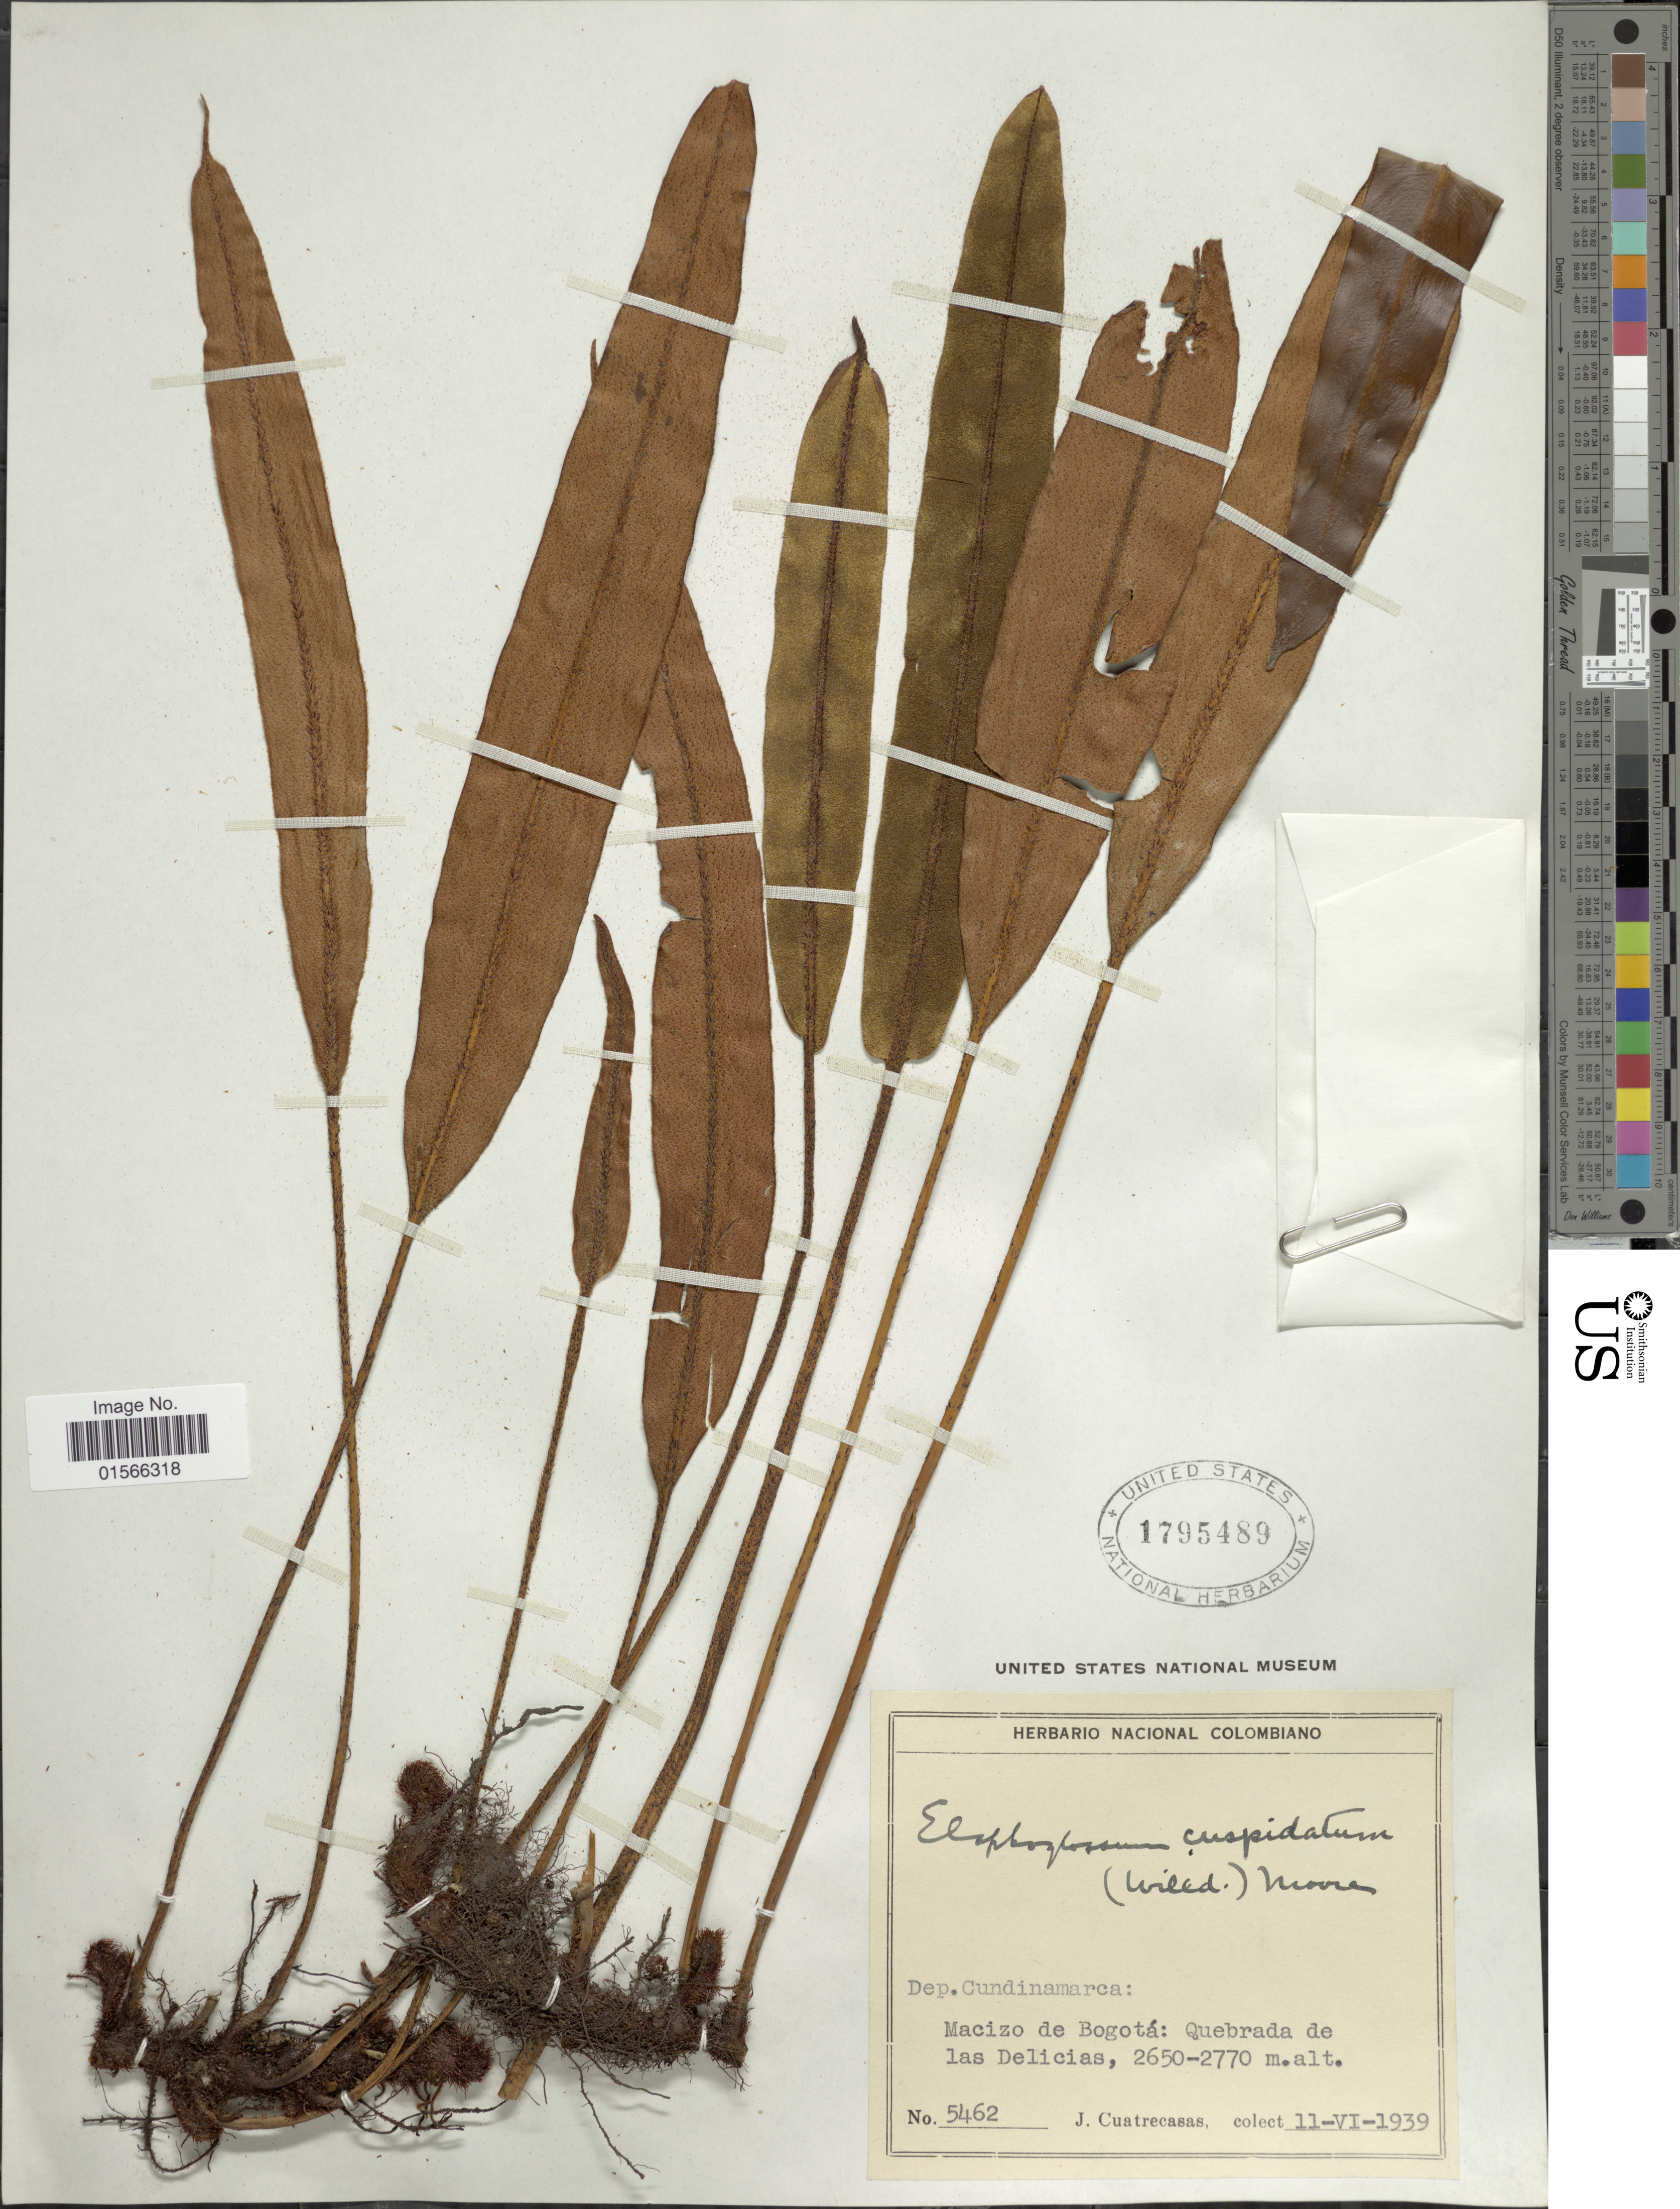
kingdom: Plantae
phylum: Tracheophyta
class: Polypodiopsida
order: Polypodiales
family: Dryopteridaceae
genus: Elaphoglossum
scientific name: Elaphoglossum cuspidatum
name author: (Willd.) T. Moore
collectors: J. Cuatrecasas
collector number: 5462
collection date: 1939-06-11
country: Colombia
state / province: Cundinamarca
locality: Dep. Cundinamarca: Macizo de Bogotá: Quebrada de las Delicias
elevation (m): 2650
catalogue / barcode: US 1795489